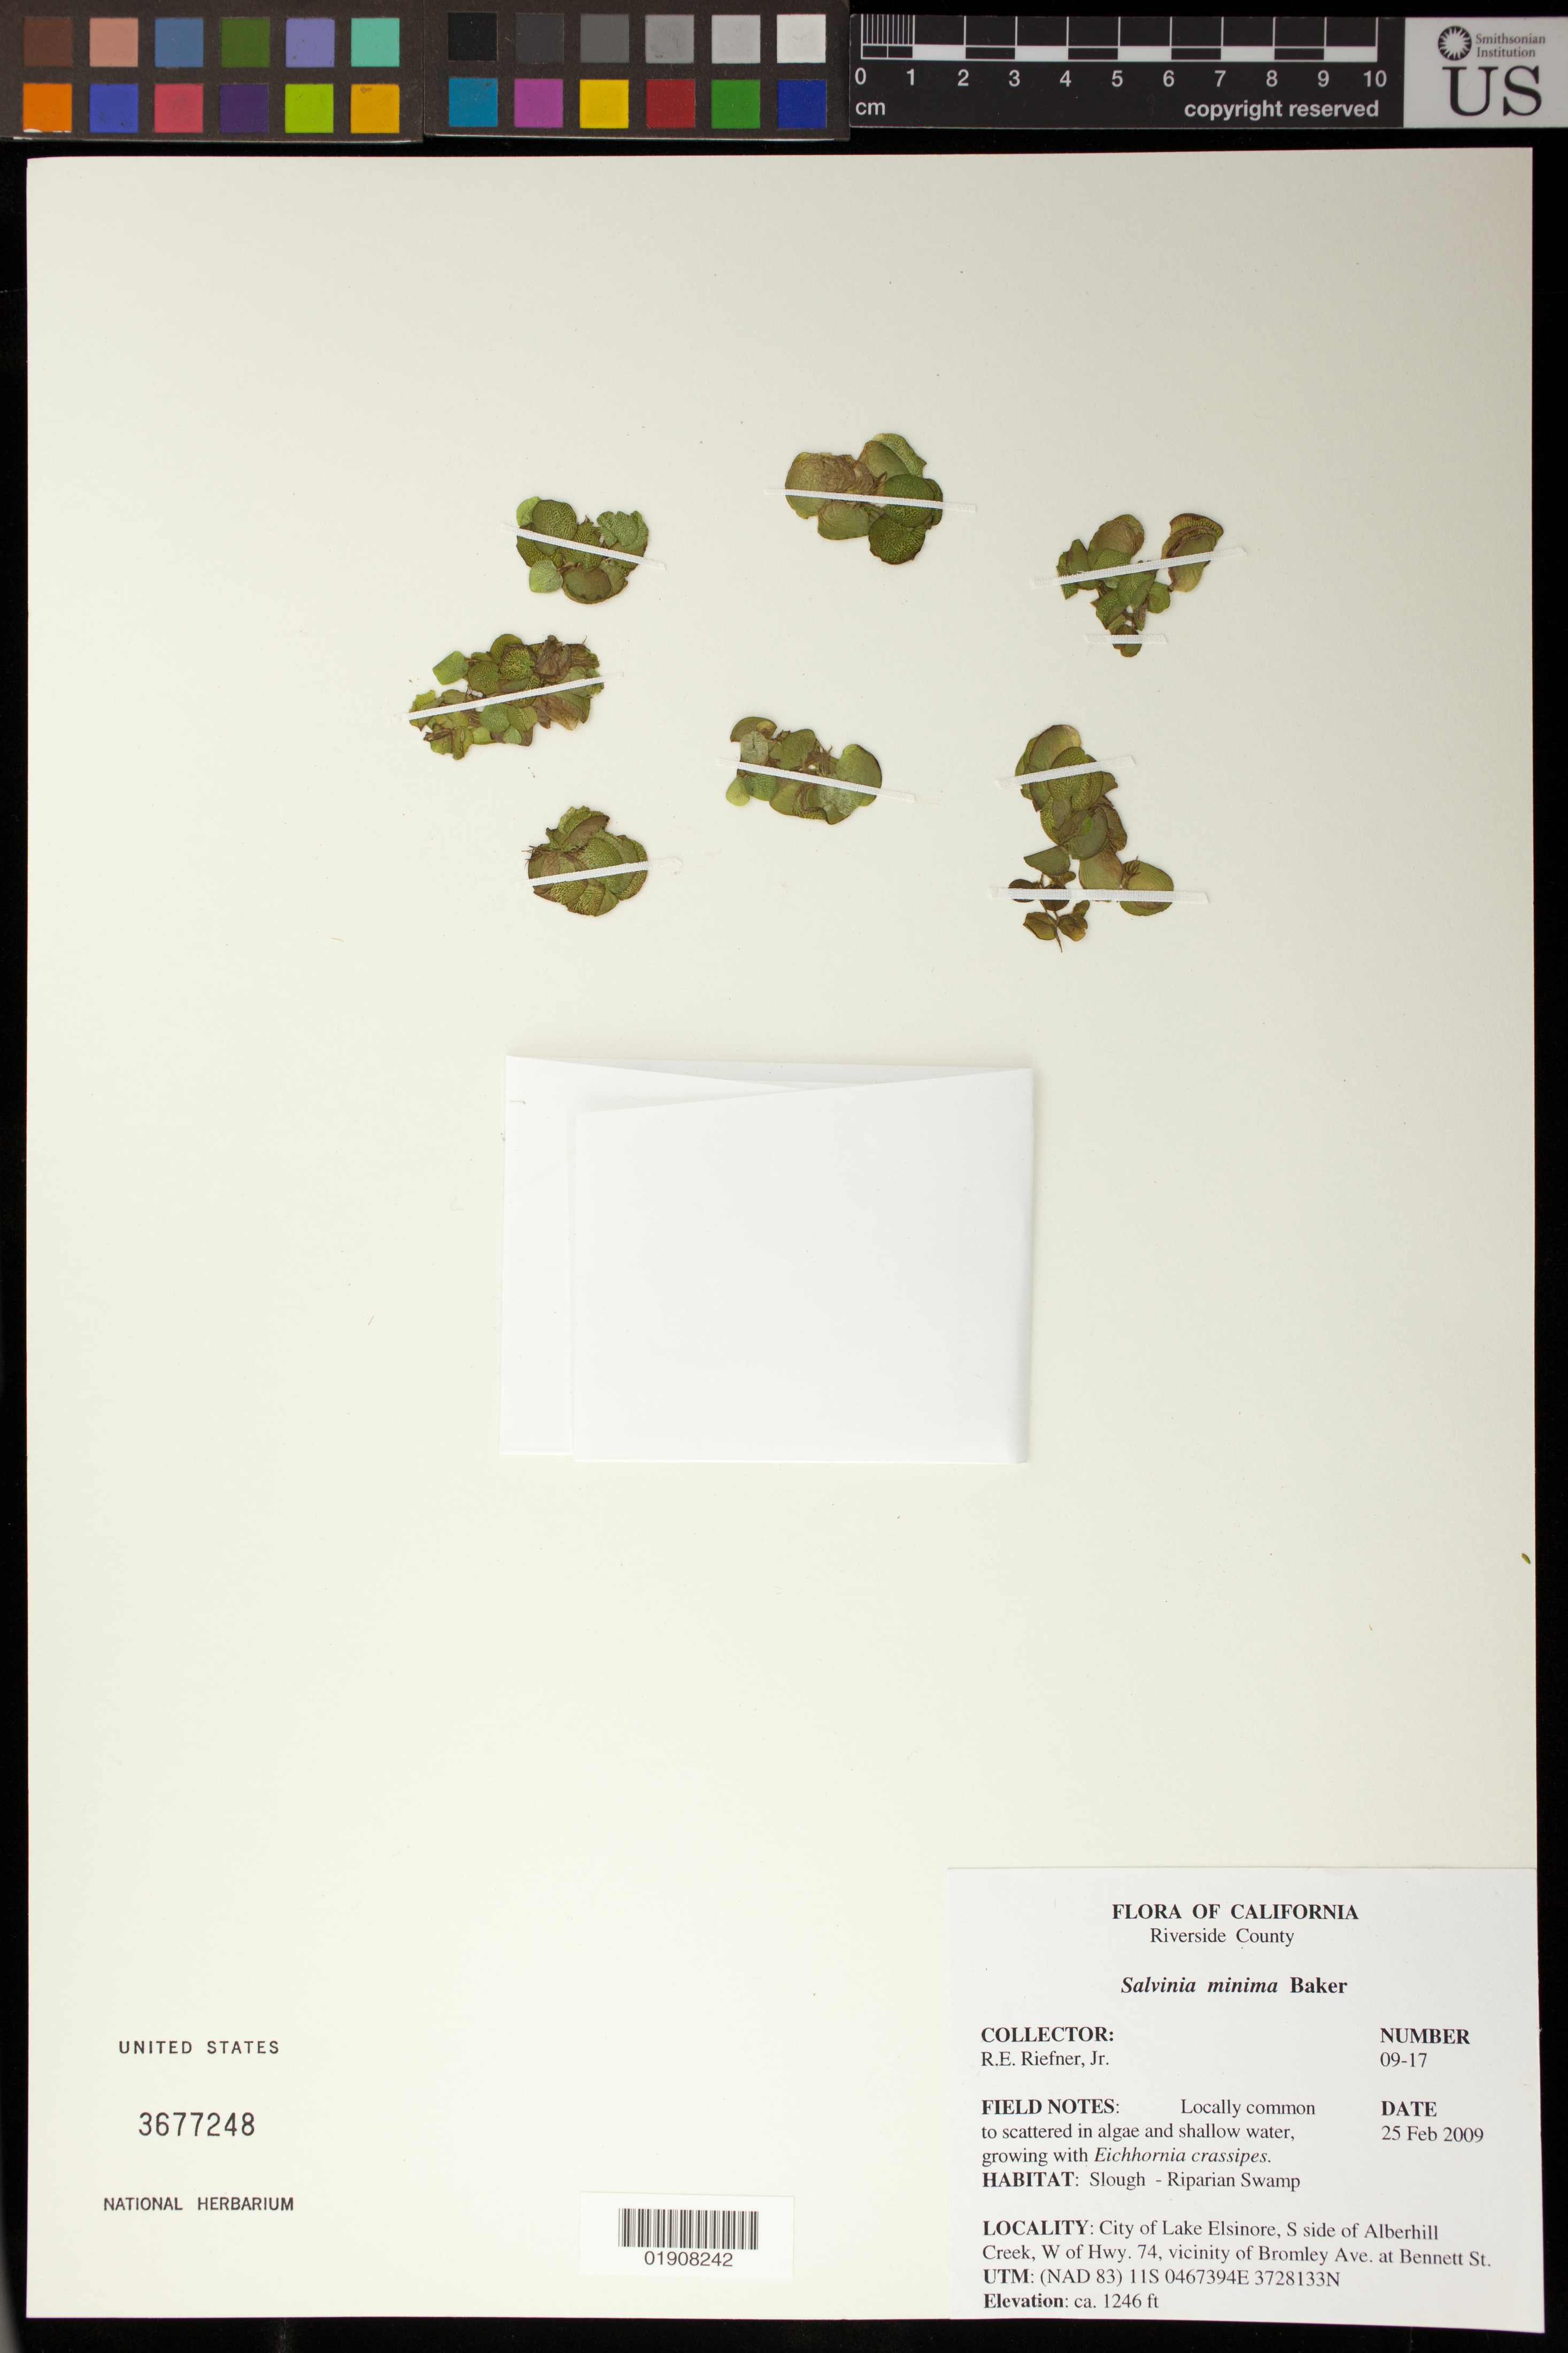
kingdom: Plantae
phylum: Tracheophyta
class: Polypodiopsida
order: Salviniales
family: Salviniaceae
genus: Salvinia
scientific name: Salvinia minima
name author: Baker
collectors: R. Riefner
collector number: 09-17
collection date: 2009-02-25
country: United States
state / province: California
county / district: Riverside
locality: City of Lake Elsinore, S side of Alberhill Creek, W of Hwy. 74, vicinity of Bromley Ave. at Bennett St.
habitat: Slough-Riparian Swamp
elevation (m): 380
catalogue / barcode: US 3677248